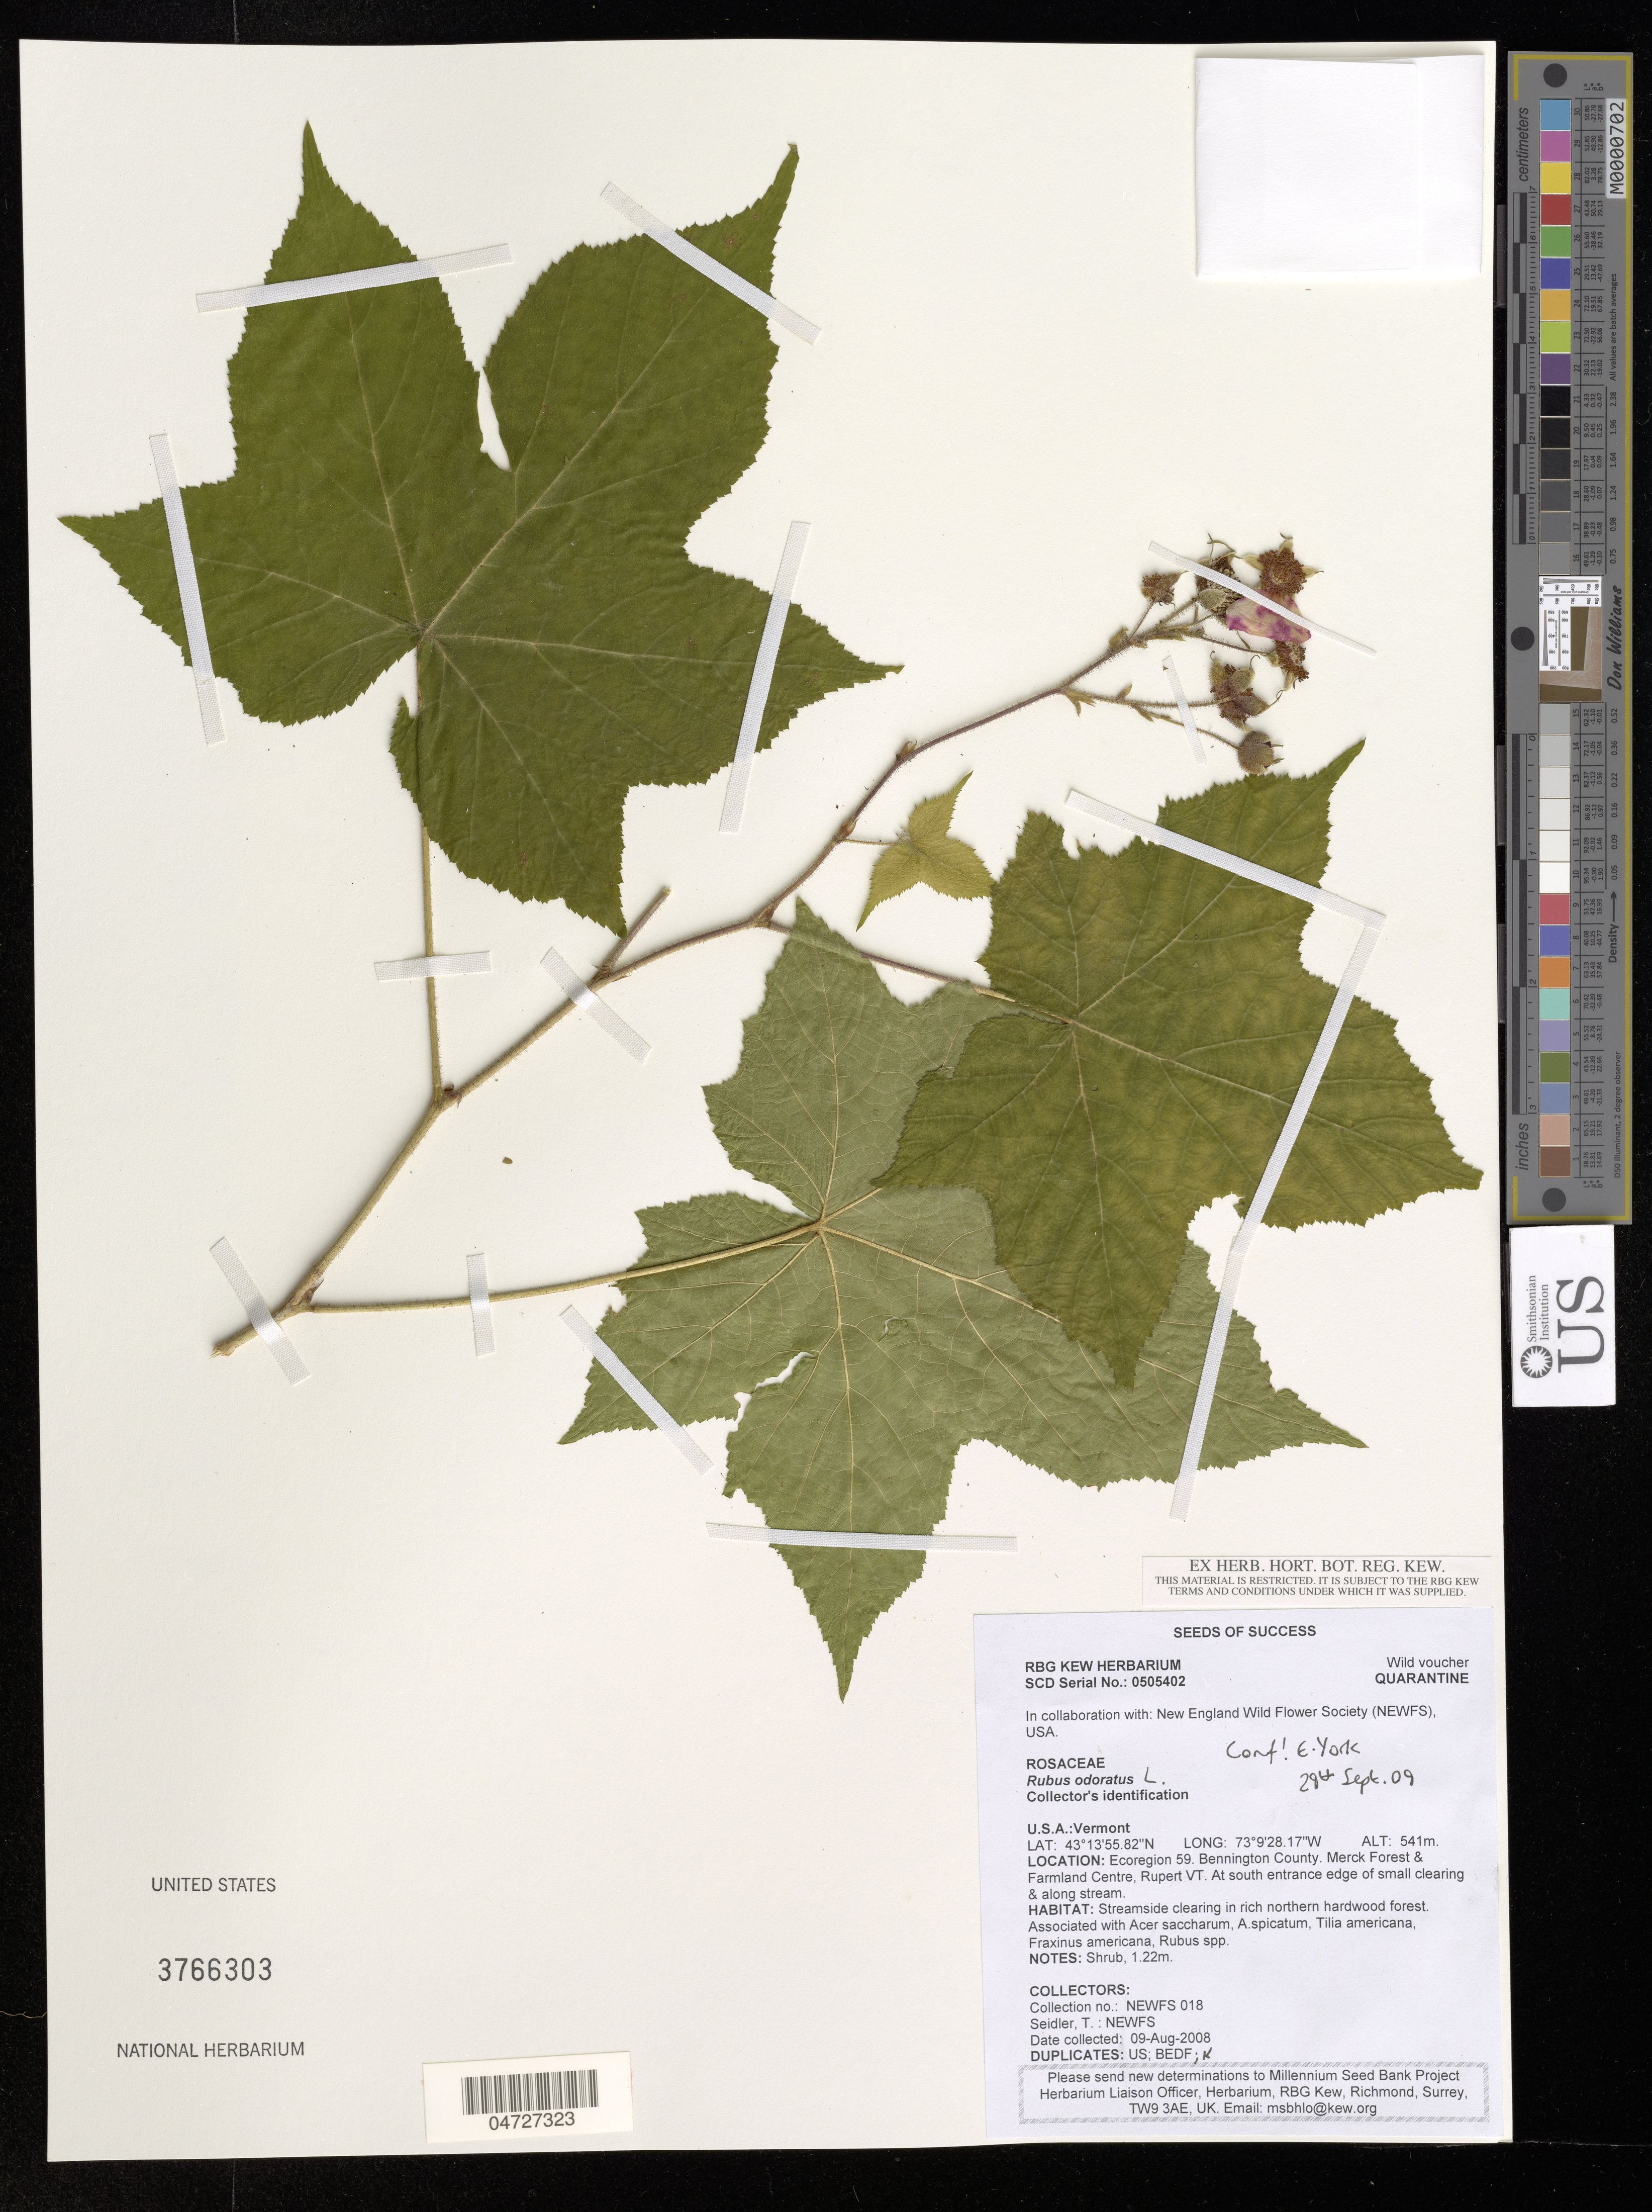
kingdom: Plantae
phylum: Tracheophyta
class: Magnoliopsida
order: Rosales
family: Rosaceae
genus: Rubus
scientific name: Rubus odoratus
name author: L.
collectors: T. Seidler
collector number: NEWFS 018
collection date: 2008-08-09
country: United States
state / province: Vermont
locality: Ecoregion 59. Bennington County, Merck Forest & Farmland Centre, Rupert VT. At south entrance edge of small clearing & along stream.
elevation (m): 541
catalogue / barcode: US 3766303